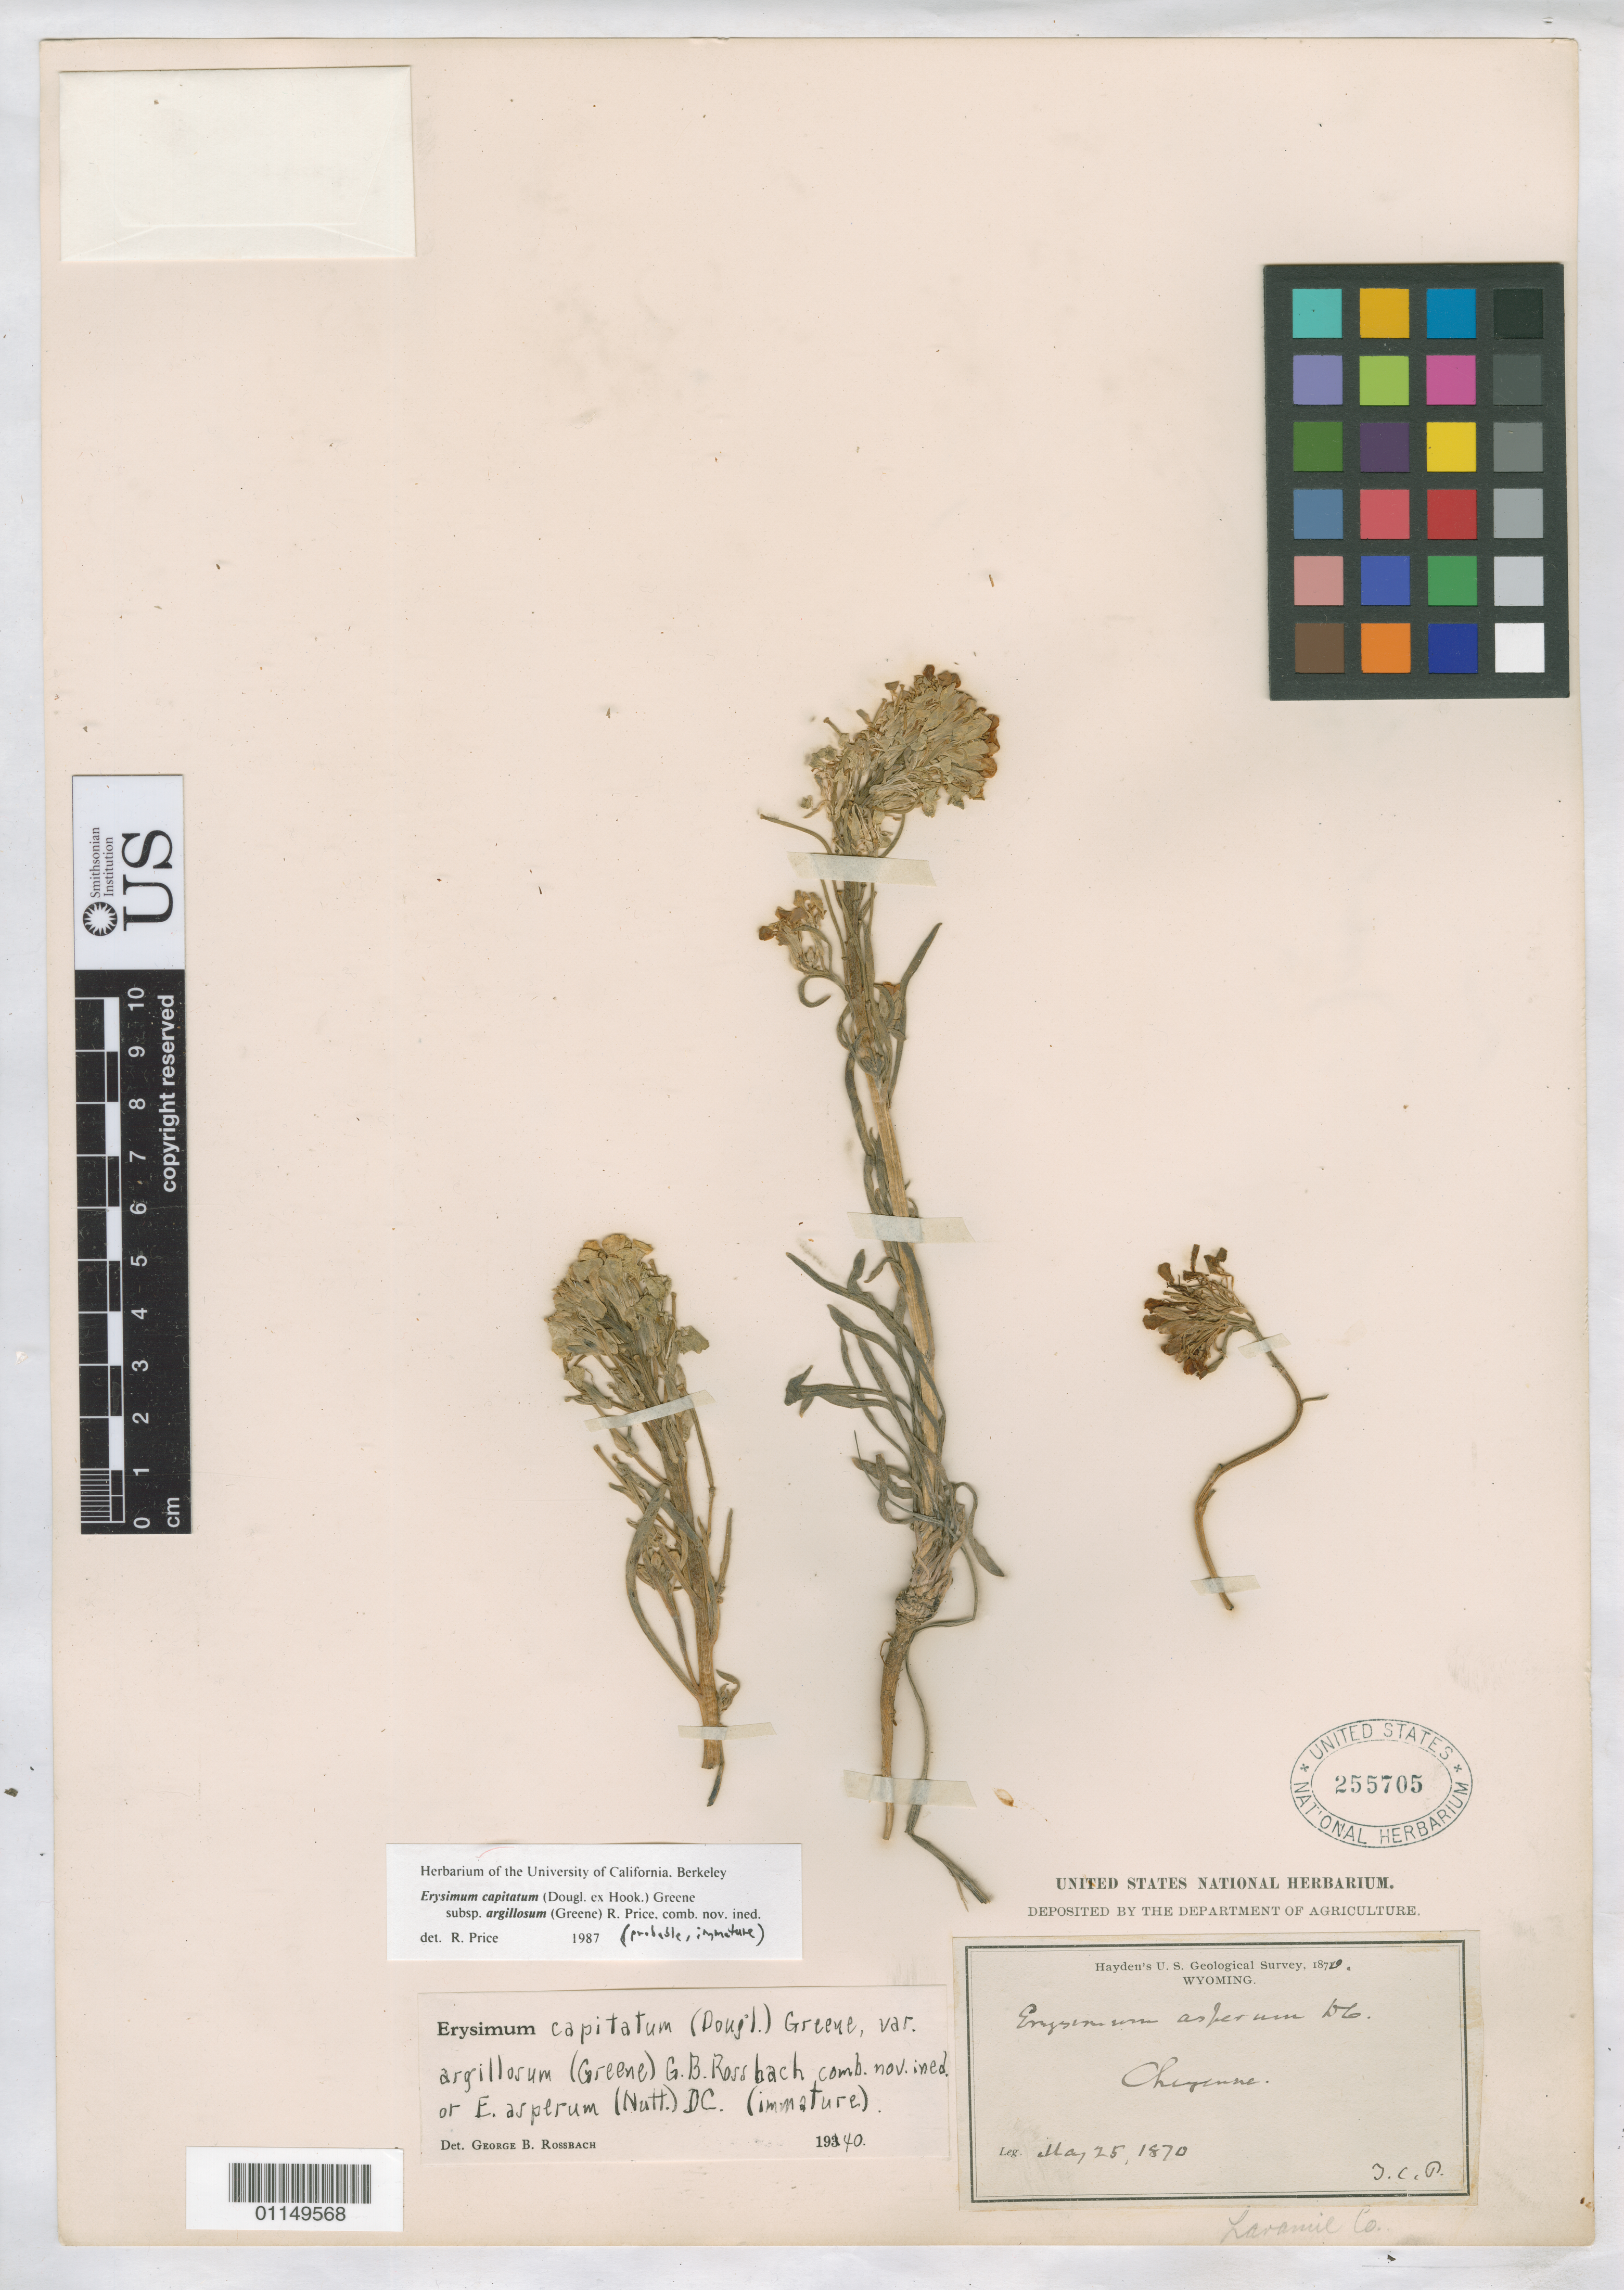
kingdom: Plantae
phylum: Tracheophyta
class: Magnoliopsida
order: Brassicales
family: Brassicaceae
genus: Erysimum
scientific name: Erysimum capitatum subsp. argillosum (Greene) R.A. Price comb. nov. ined.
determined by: Price, R.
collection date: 1870-05-25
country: United States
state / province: Wyoming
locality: Cheyenne.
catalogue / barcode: US 255705